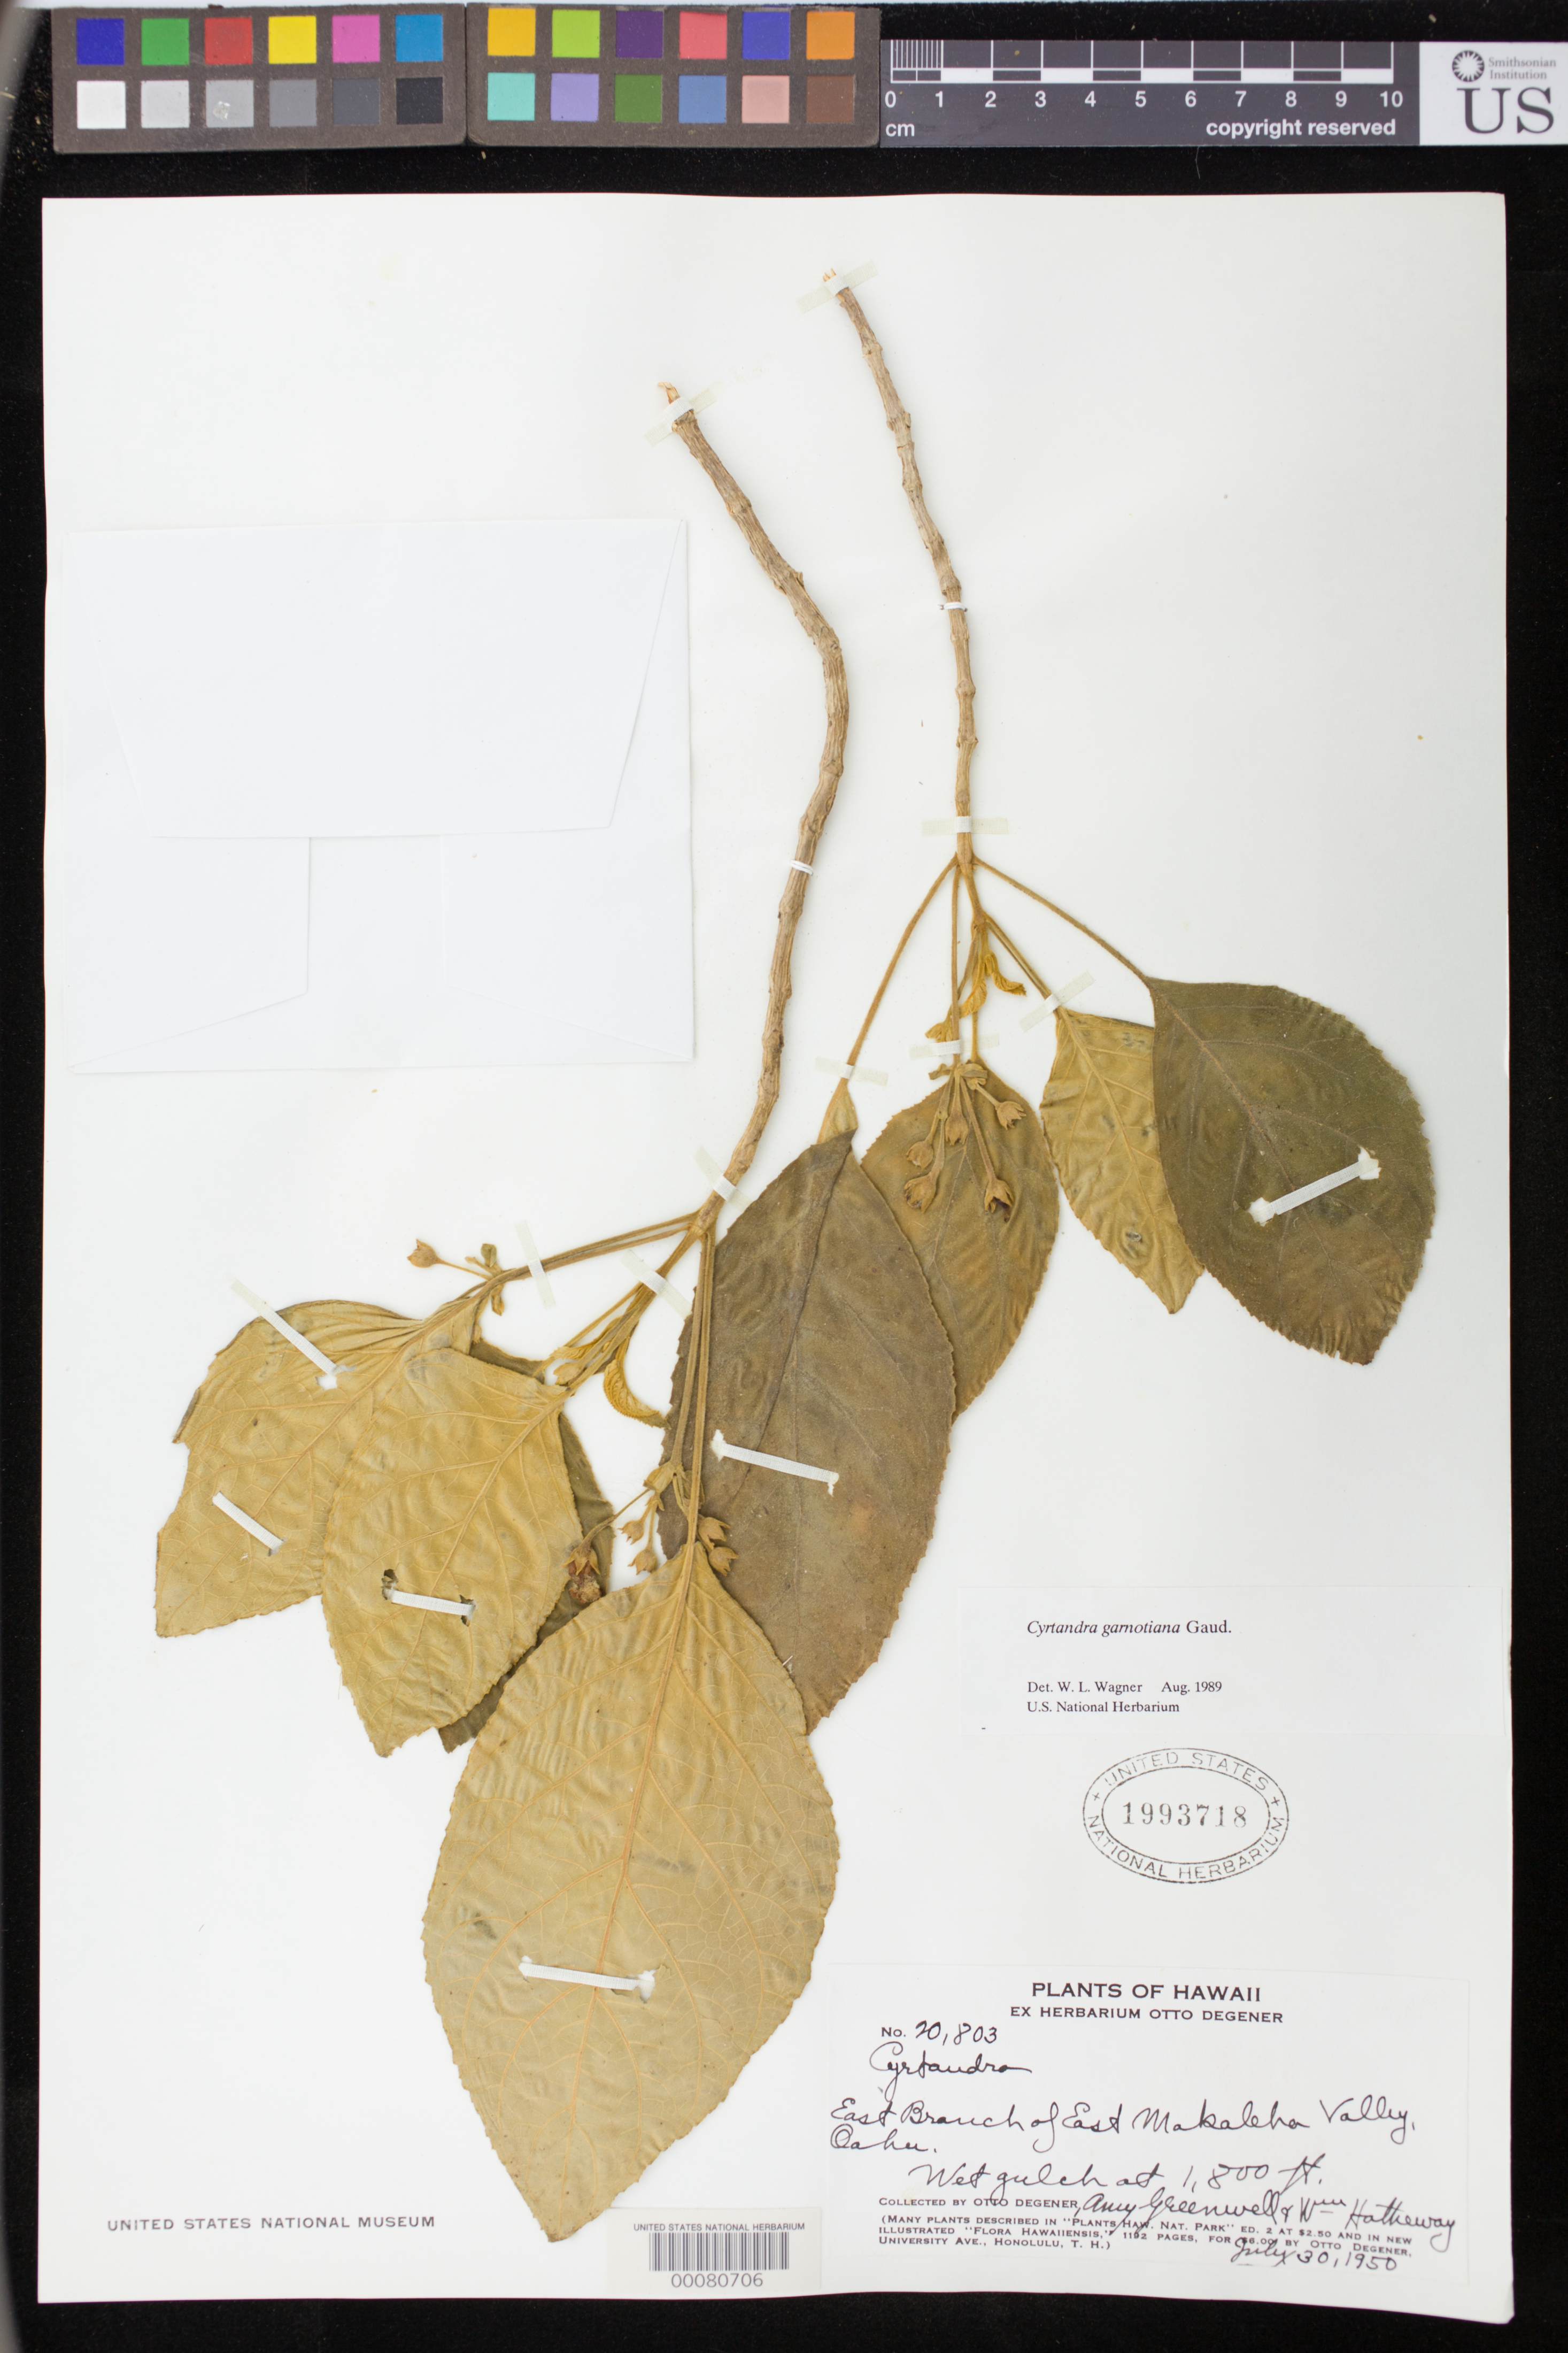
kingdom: Plantae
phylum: Tracheophyta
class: Magnoliopsida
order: Lamiales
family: Gesneriaceae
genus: Cyrtandra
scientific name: Cyrtandra garnotiana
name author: Gaudich.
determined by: Wagner, W. L., (BOT), Smithsonian Institution - National Museum of Natural History (UNITED STATES)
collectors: O. Degener & et al.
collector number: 20803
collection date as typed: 30 Jul 1950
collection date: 1950-07-30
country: United States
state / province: Hawaii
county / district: Honolulu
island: Oahu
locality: East branch of east Makaleha valley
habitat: Wet gulch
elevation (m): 549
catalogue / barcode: US 1993718